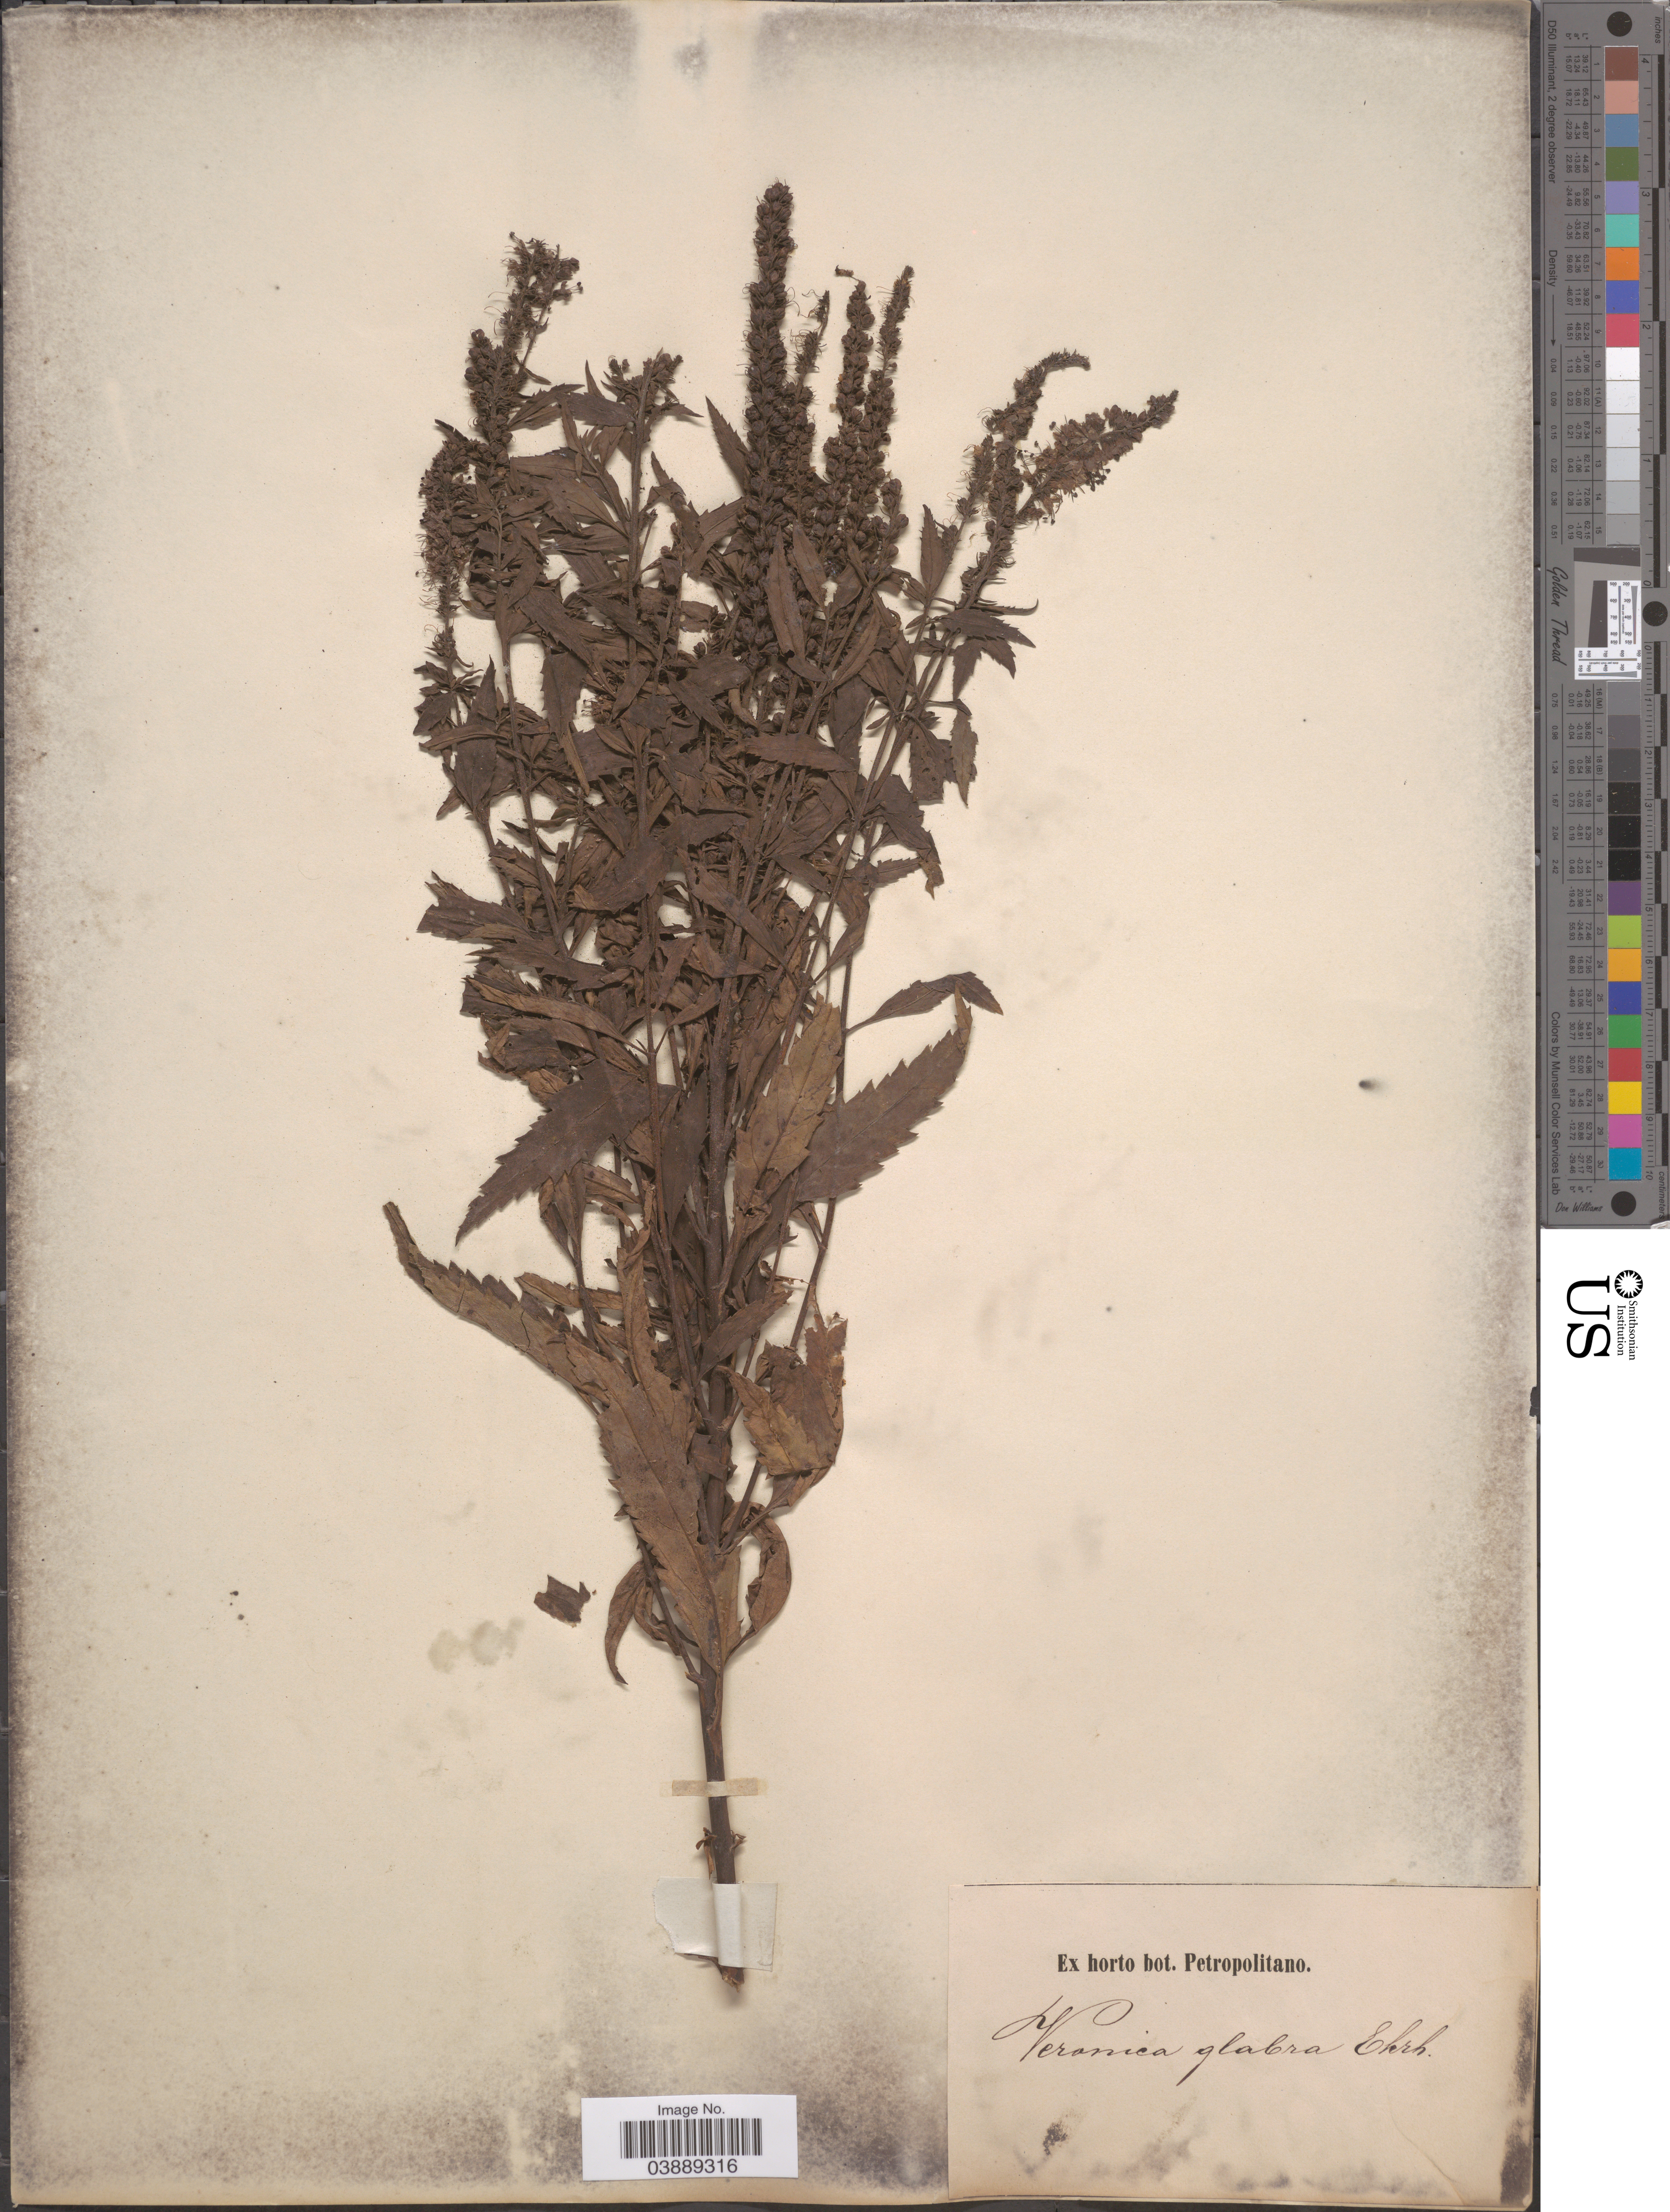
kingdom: Plantae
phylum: Tracheophyta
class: Magnoliopsida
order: Lamiales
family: Plantaginaceae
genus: Veronica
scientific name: Veronica glabra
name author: Ehrh. ex Schrad.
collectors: ex Horto Bot. Petropolitano